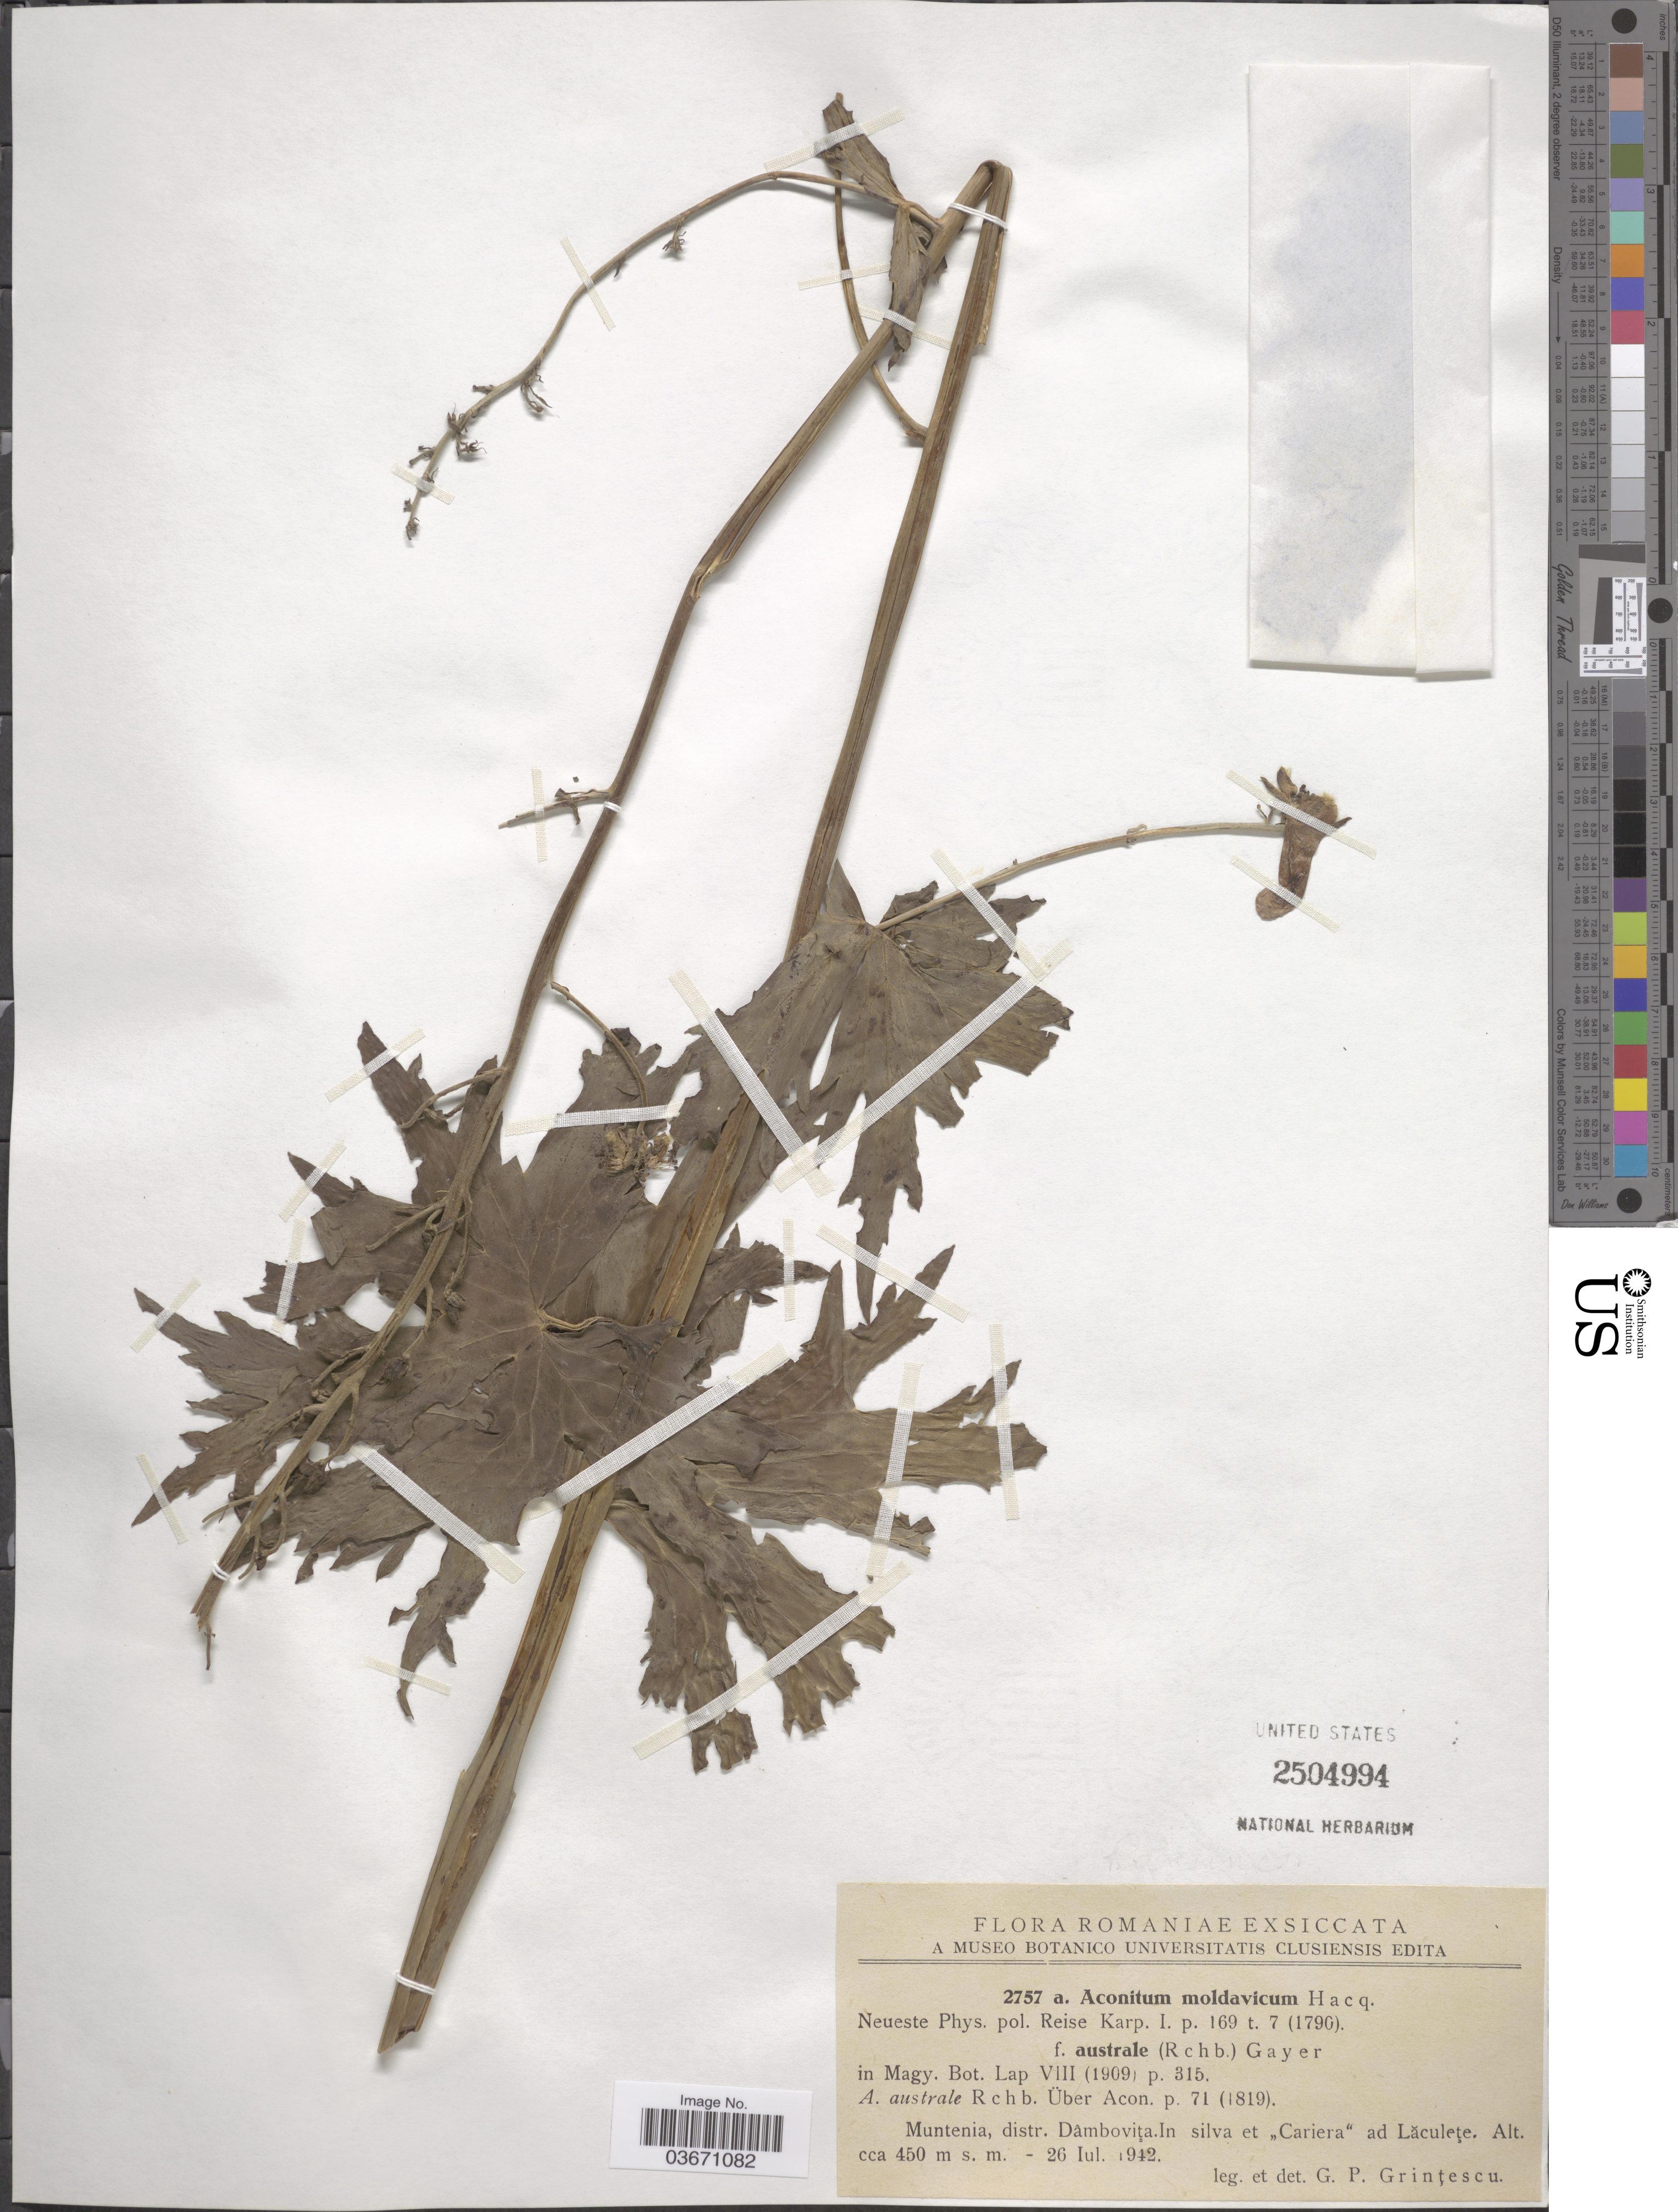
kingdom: Plantae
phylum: Tracheophyta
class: Magnoliopsida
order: Ranunculales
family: Ranunculaceae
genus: Aconitum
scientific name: Aconitum moldavicum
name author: Hacq.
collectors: G. Grintescu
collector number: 2757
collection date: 1942-07-26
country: Romania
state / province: Dimbovita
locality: Muntenia, distr. Dâmboviţa. In silva et "Cariera" ad Lăculeţe.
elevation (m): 450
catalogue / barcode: US 2504994